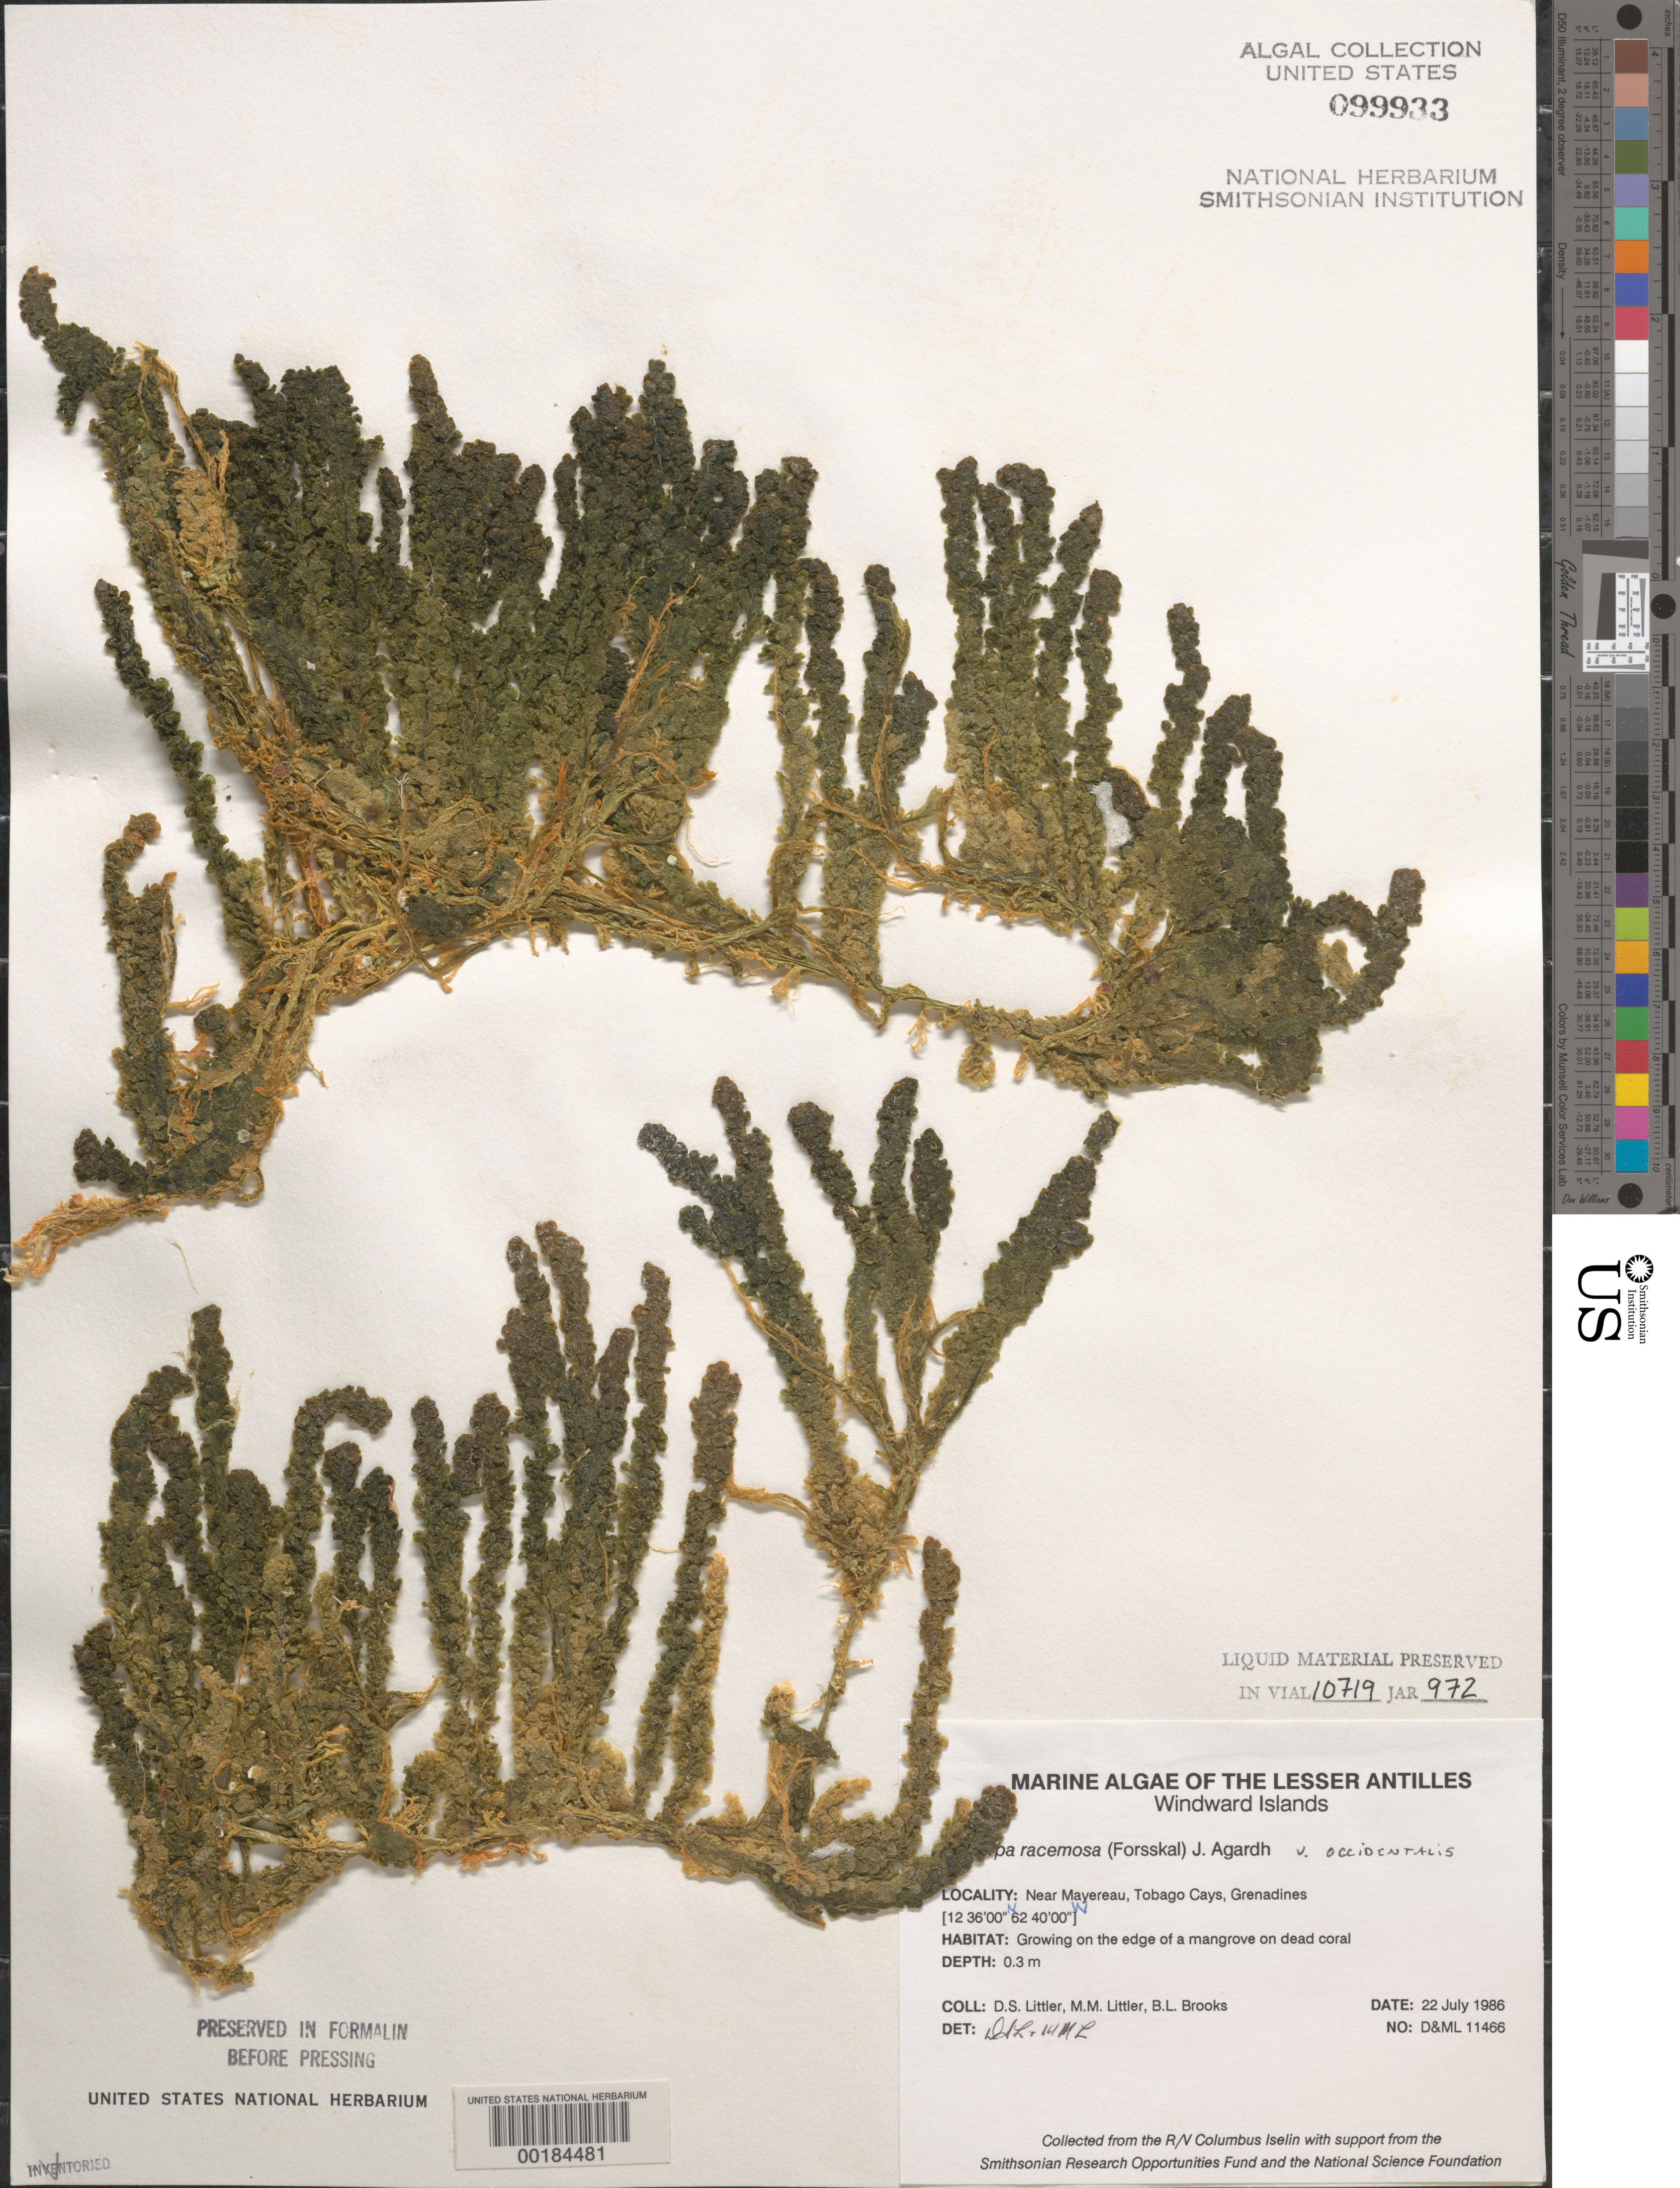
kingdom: Plantae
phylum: Chlorophyta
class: Ulvophyceae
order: Bryopsidales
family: Caulerpaceae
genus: Caulerpa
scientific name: Caulerpa racemosa var. occidentalis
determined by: Littler, D. S.; Littler, M. M.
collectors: D. S. Littler, M. M. Littler & B. Brooks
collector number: D&ML 11466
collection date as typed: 22 Jul 1986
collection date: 1986-07-22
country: St. Vincent - Grenadines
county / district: Grenadines Parish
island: Mayreau [Mayereau]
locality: Near Mayreau (Mayereau)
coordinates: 12 36' 00" N, 62 40' 00" W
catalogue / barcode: US 99933